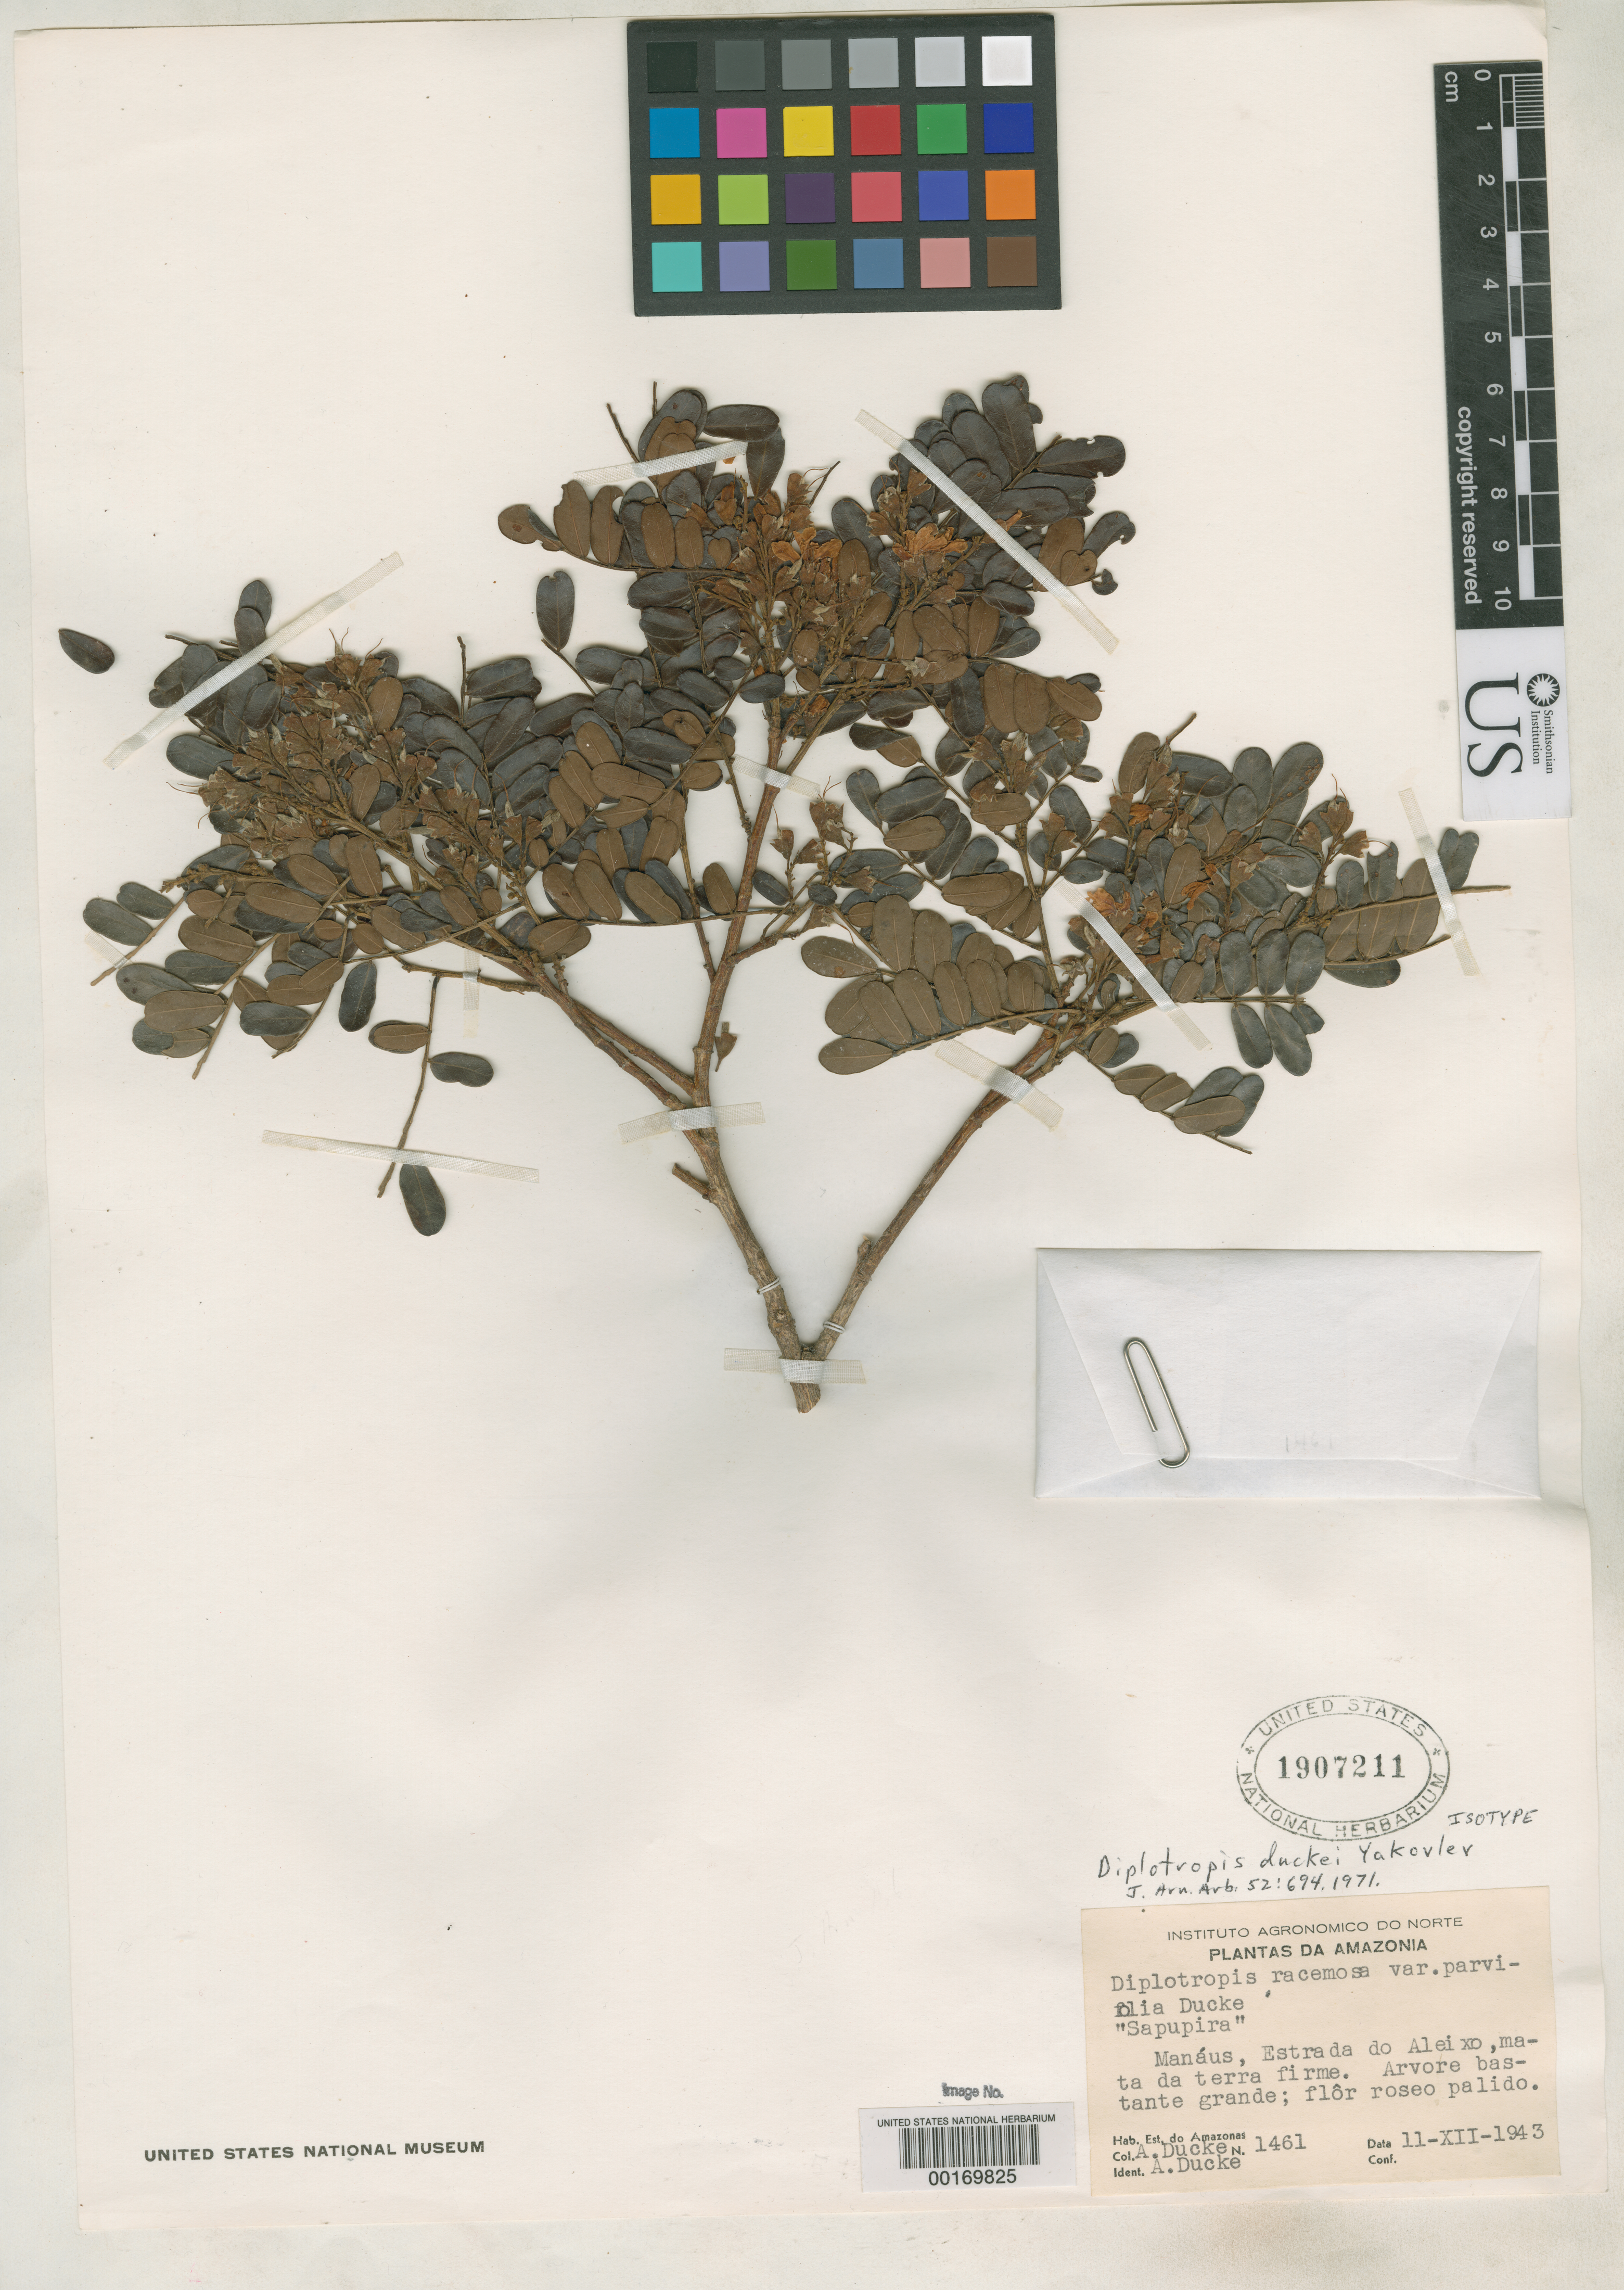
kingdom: Plantae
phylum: Tracheophyta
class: Magnoliopsida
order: Fabales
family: Fabaceae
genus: Diplotropis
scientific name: Diplotropis duckei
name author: Yakovlev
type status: Isotype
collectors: A. Ducke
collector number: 1461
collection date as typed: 11 Dec 1943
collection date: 1943-12-11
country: Brazil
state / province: Amazonas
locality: Manaus, estrada do Aleixo.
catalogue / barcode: US 1907211